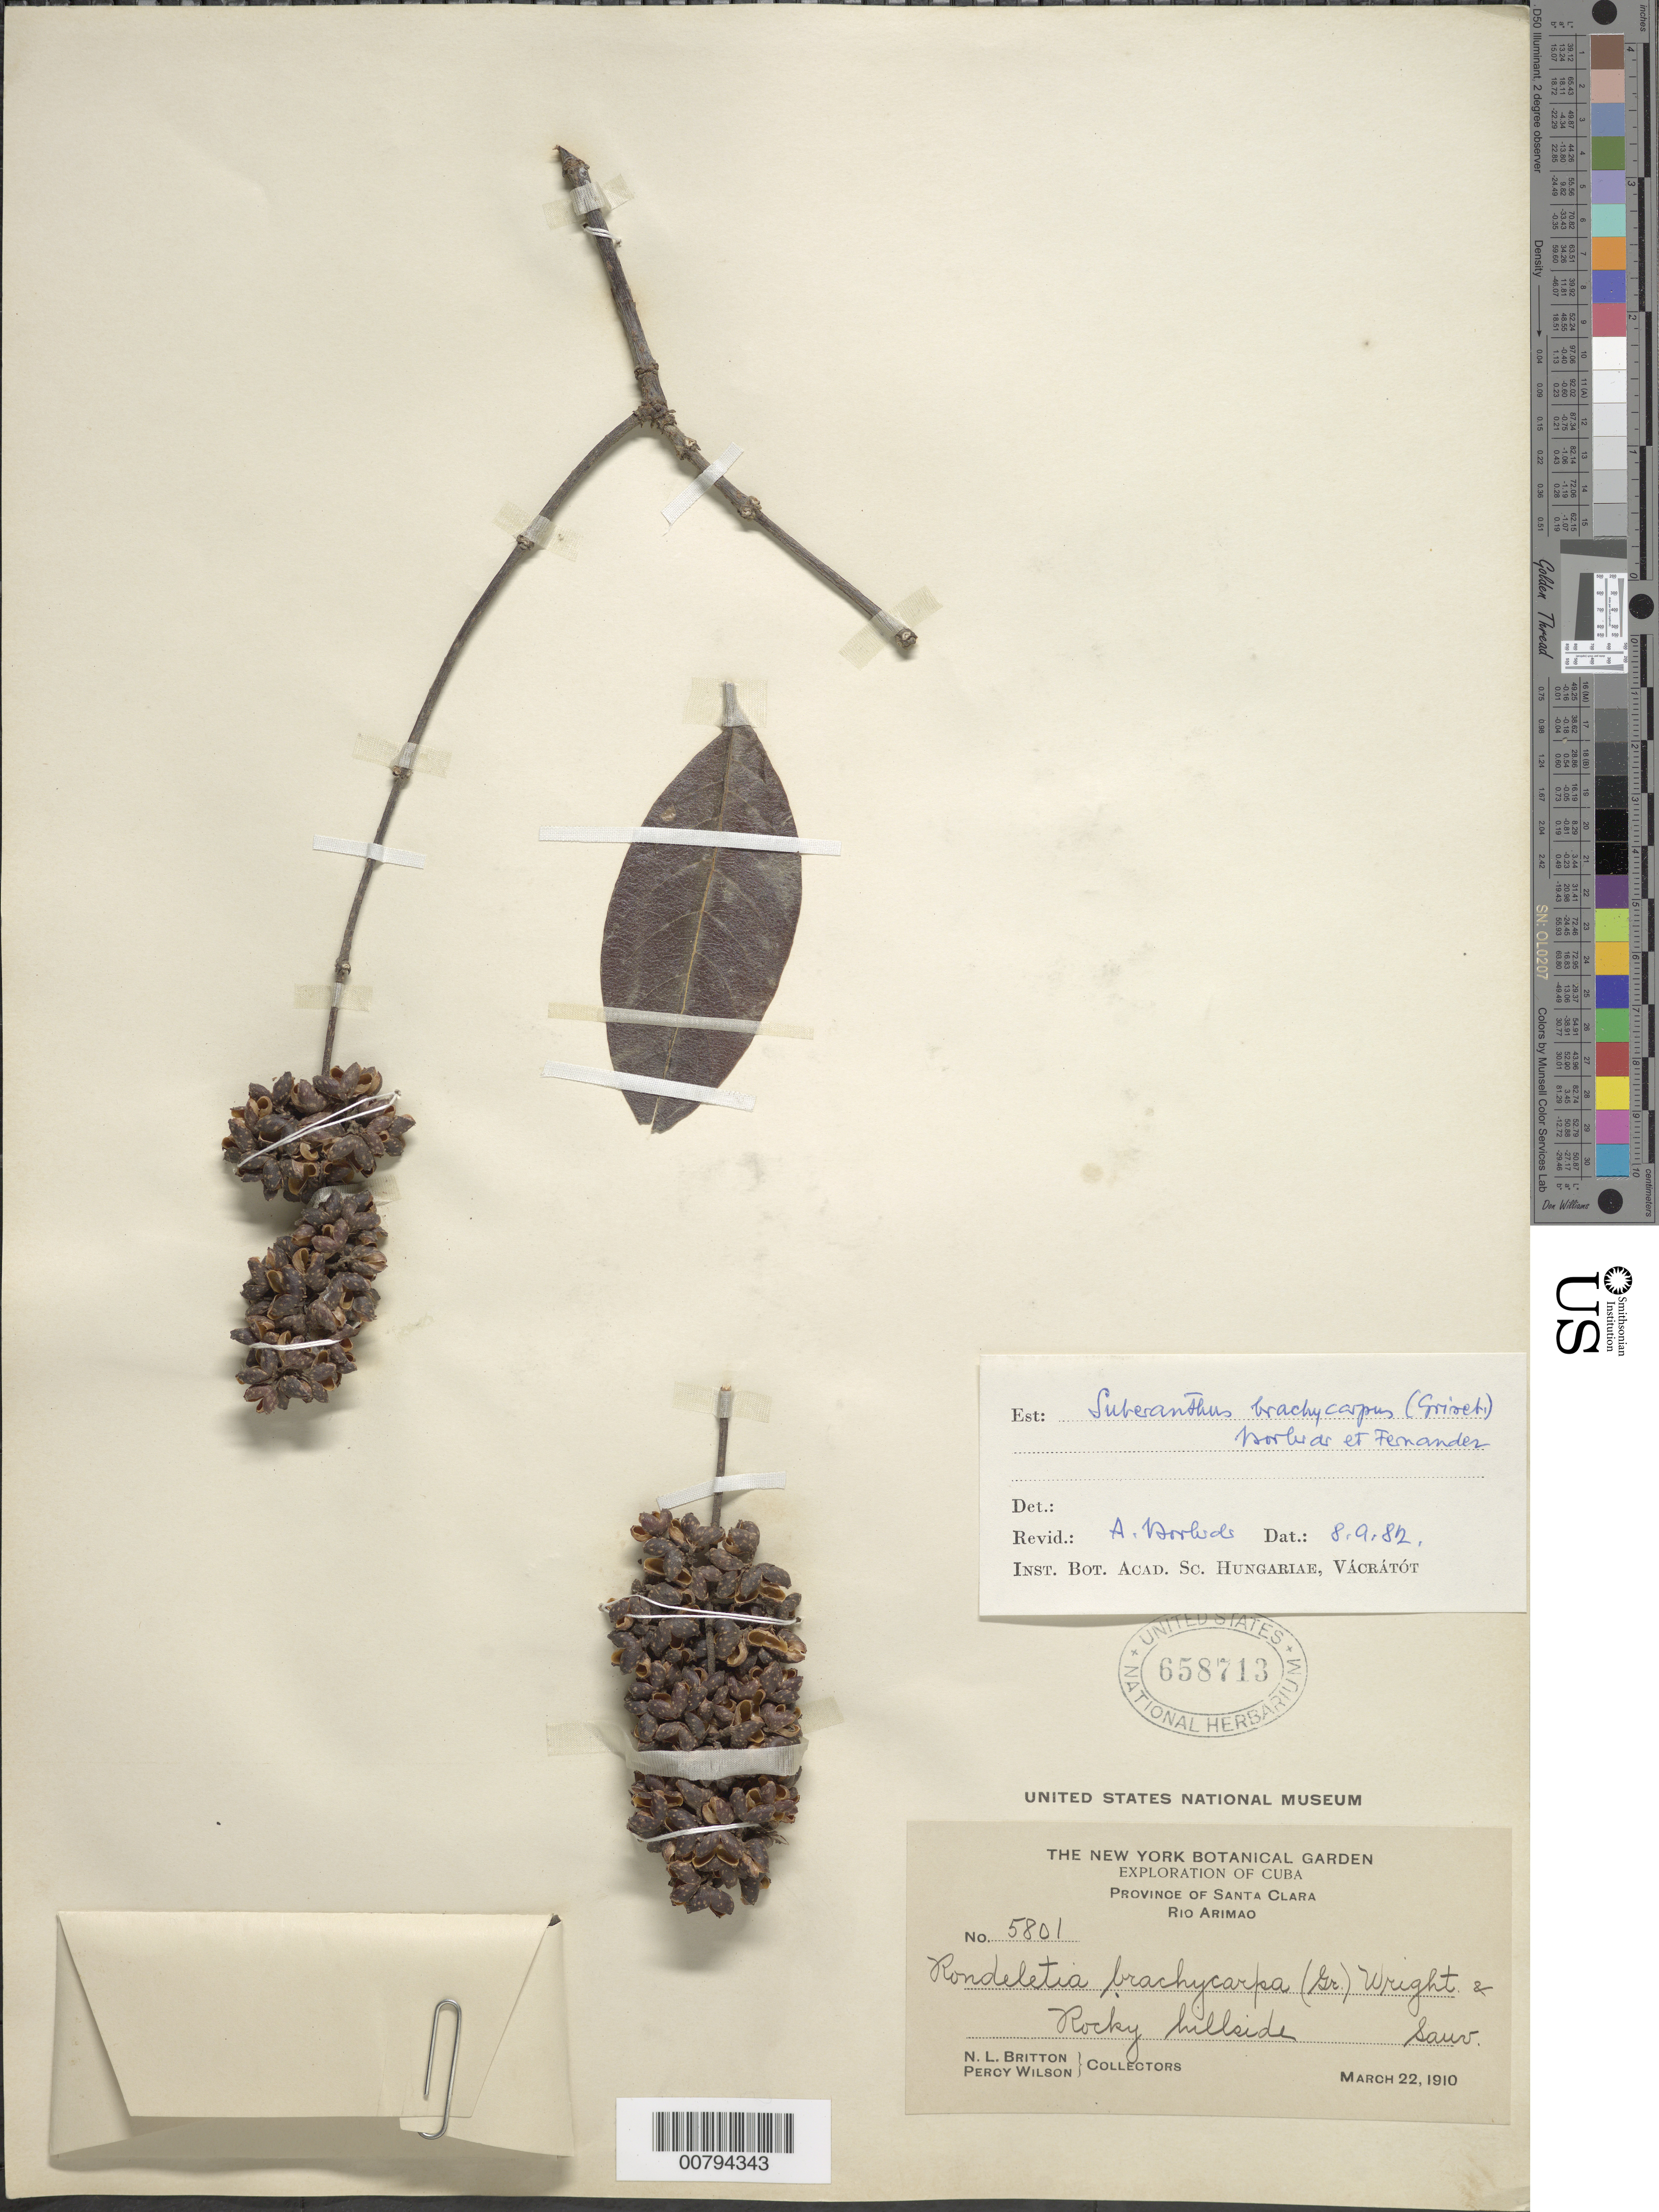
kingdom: Plantae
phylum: Tracheophyta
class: Magnoliopsida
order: Gentianales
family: Rubiaceae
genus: Suberanthus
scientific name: Suberanthus brachycarpus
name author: (Griseb.) Borhidi & Fernández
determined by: Borhidi, Attila L.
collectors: N. Britton & P. Wilson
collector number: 5801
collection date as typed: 22 Mar 1910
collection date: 1910-03-22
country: Cuba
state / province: Las Villas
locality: Rio Arimao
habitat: Rocky hillside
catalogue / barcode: US 658713